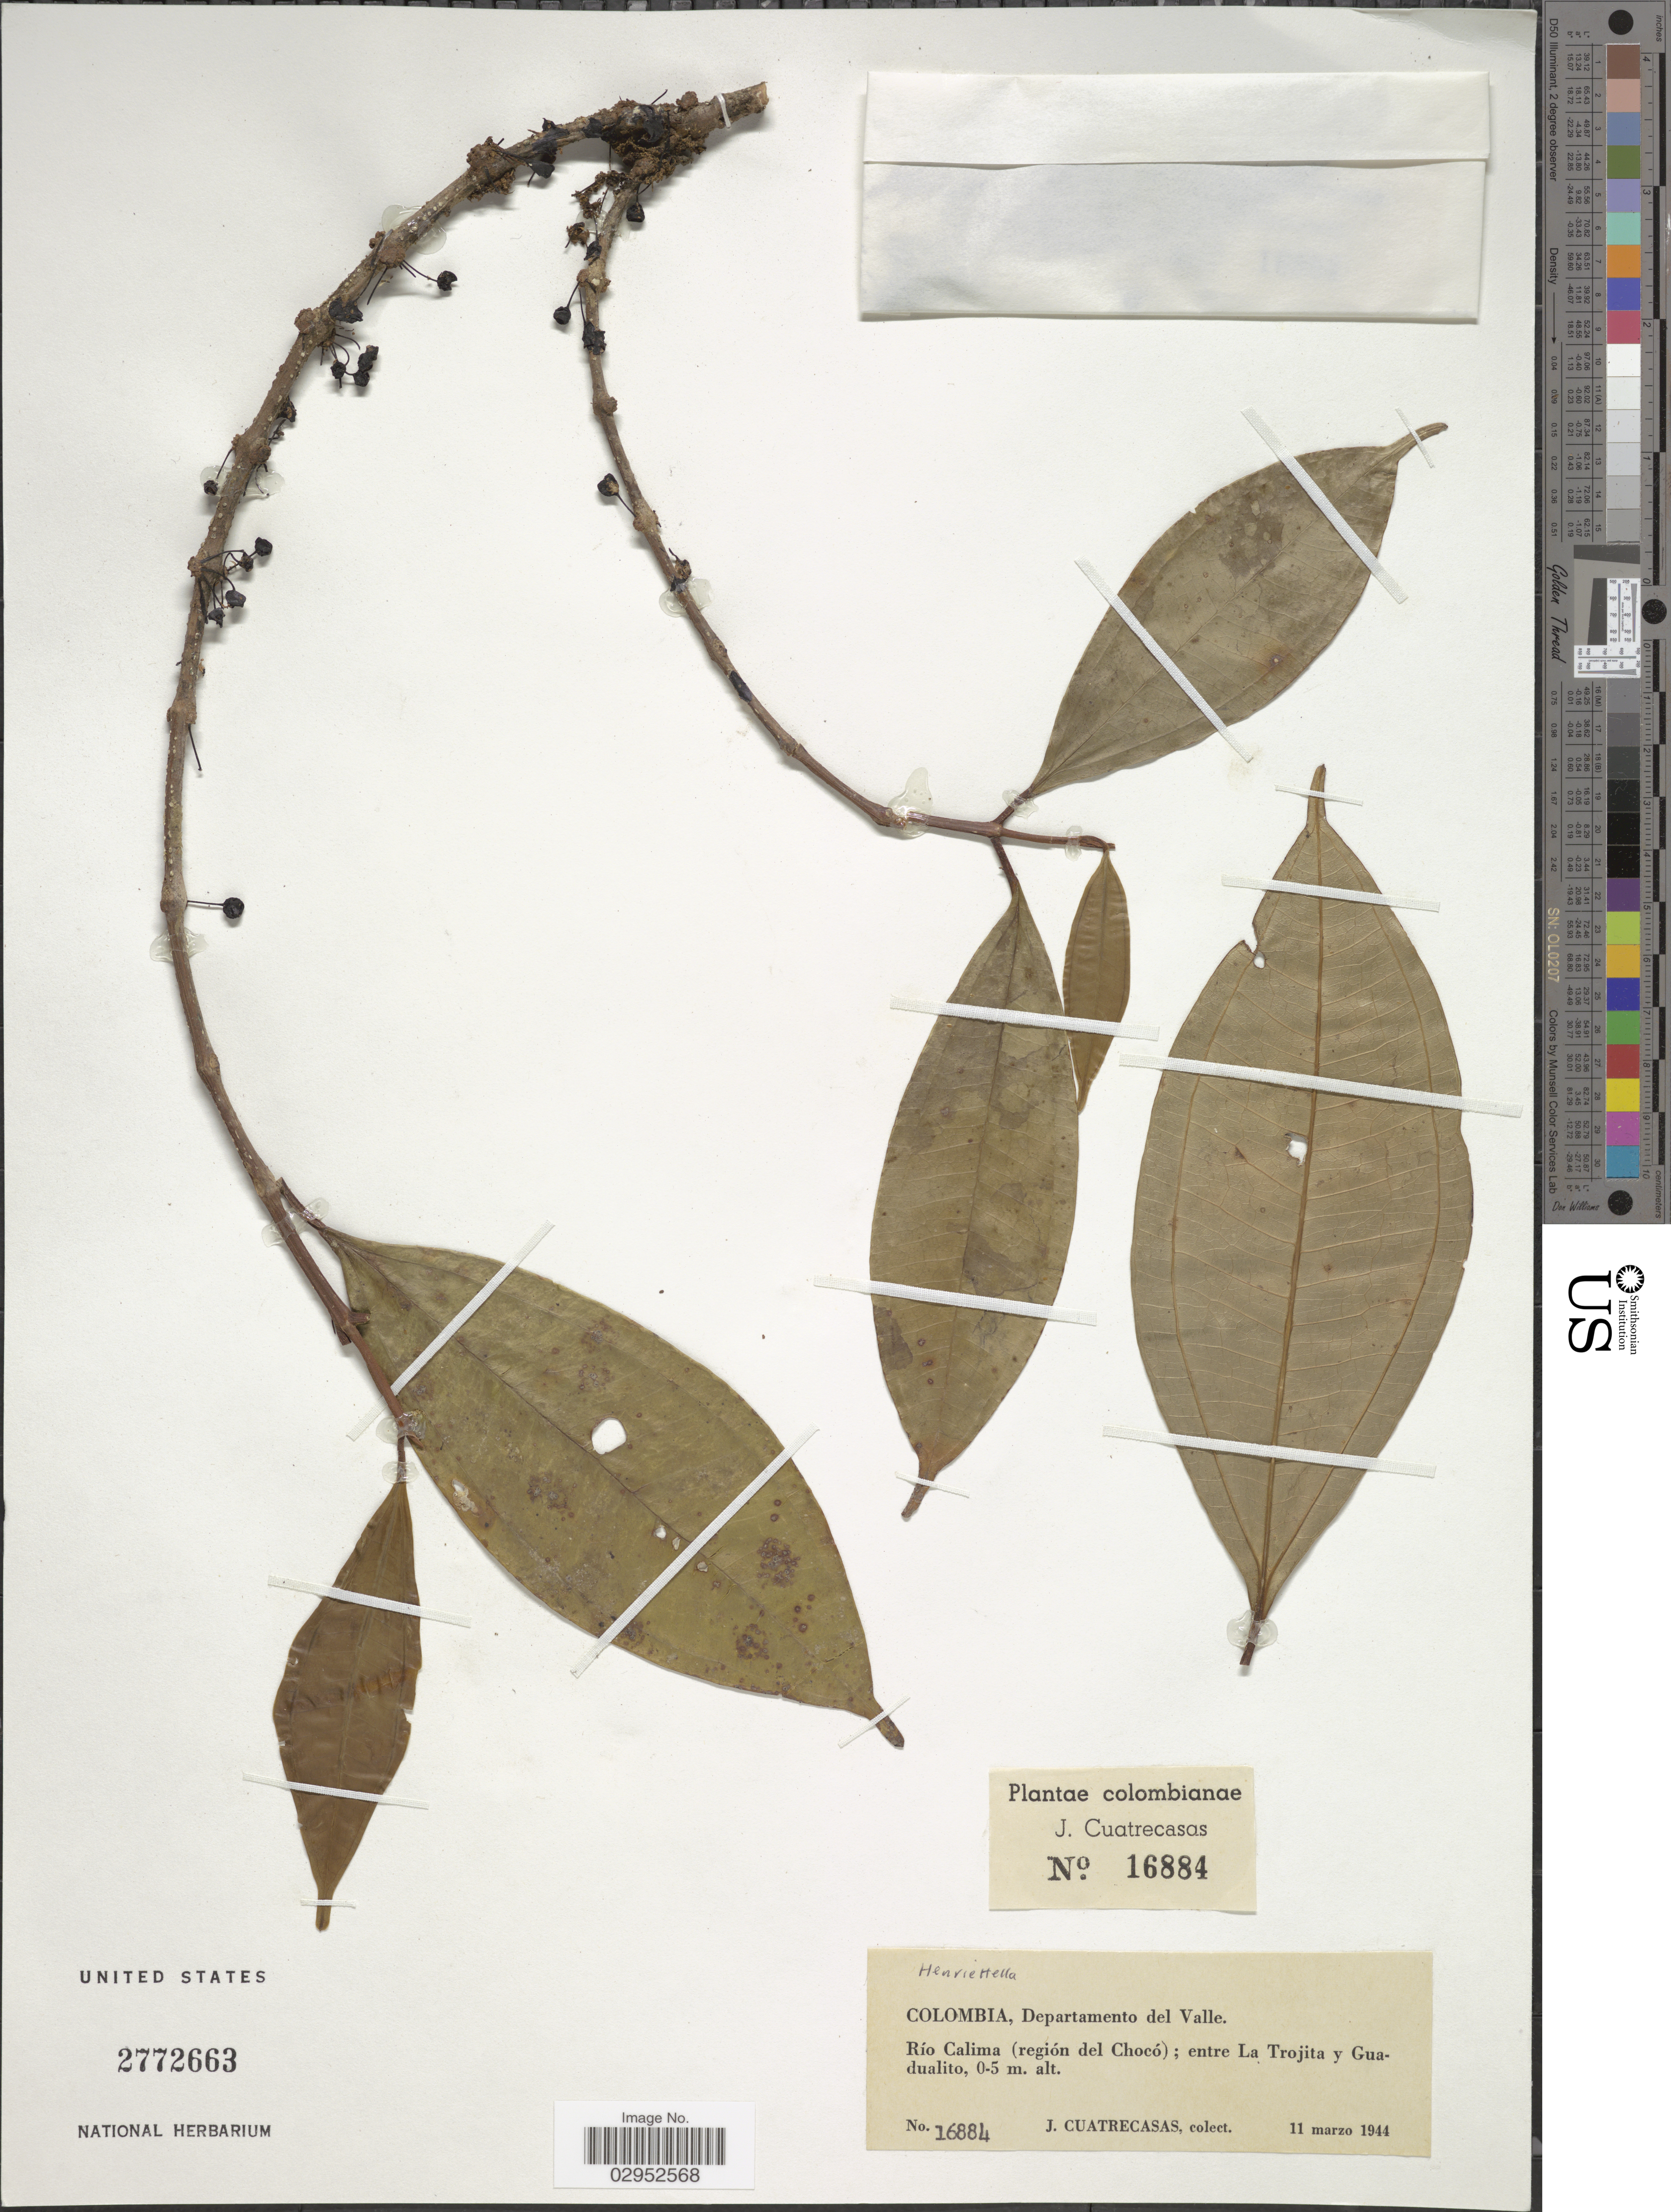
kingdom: Plantae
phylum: Tracheophyta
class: Magnoliopsida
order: Myrtales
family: Melastomataceae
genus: Henriettea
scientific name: Henriettea sp.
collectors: J. Cuatrecasas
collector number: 16884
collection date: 1944-03-11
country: Colombia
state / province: Valle del Cauca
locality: Departamento del Valle, Río Calima (regíon del Chocó); entre La Trojita y Guadualito.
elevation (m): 0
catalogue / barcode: US 2772663